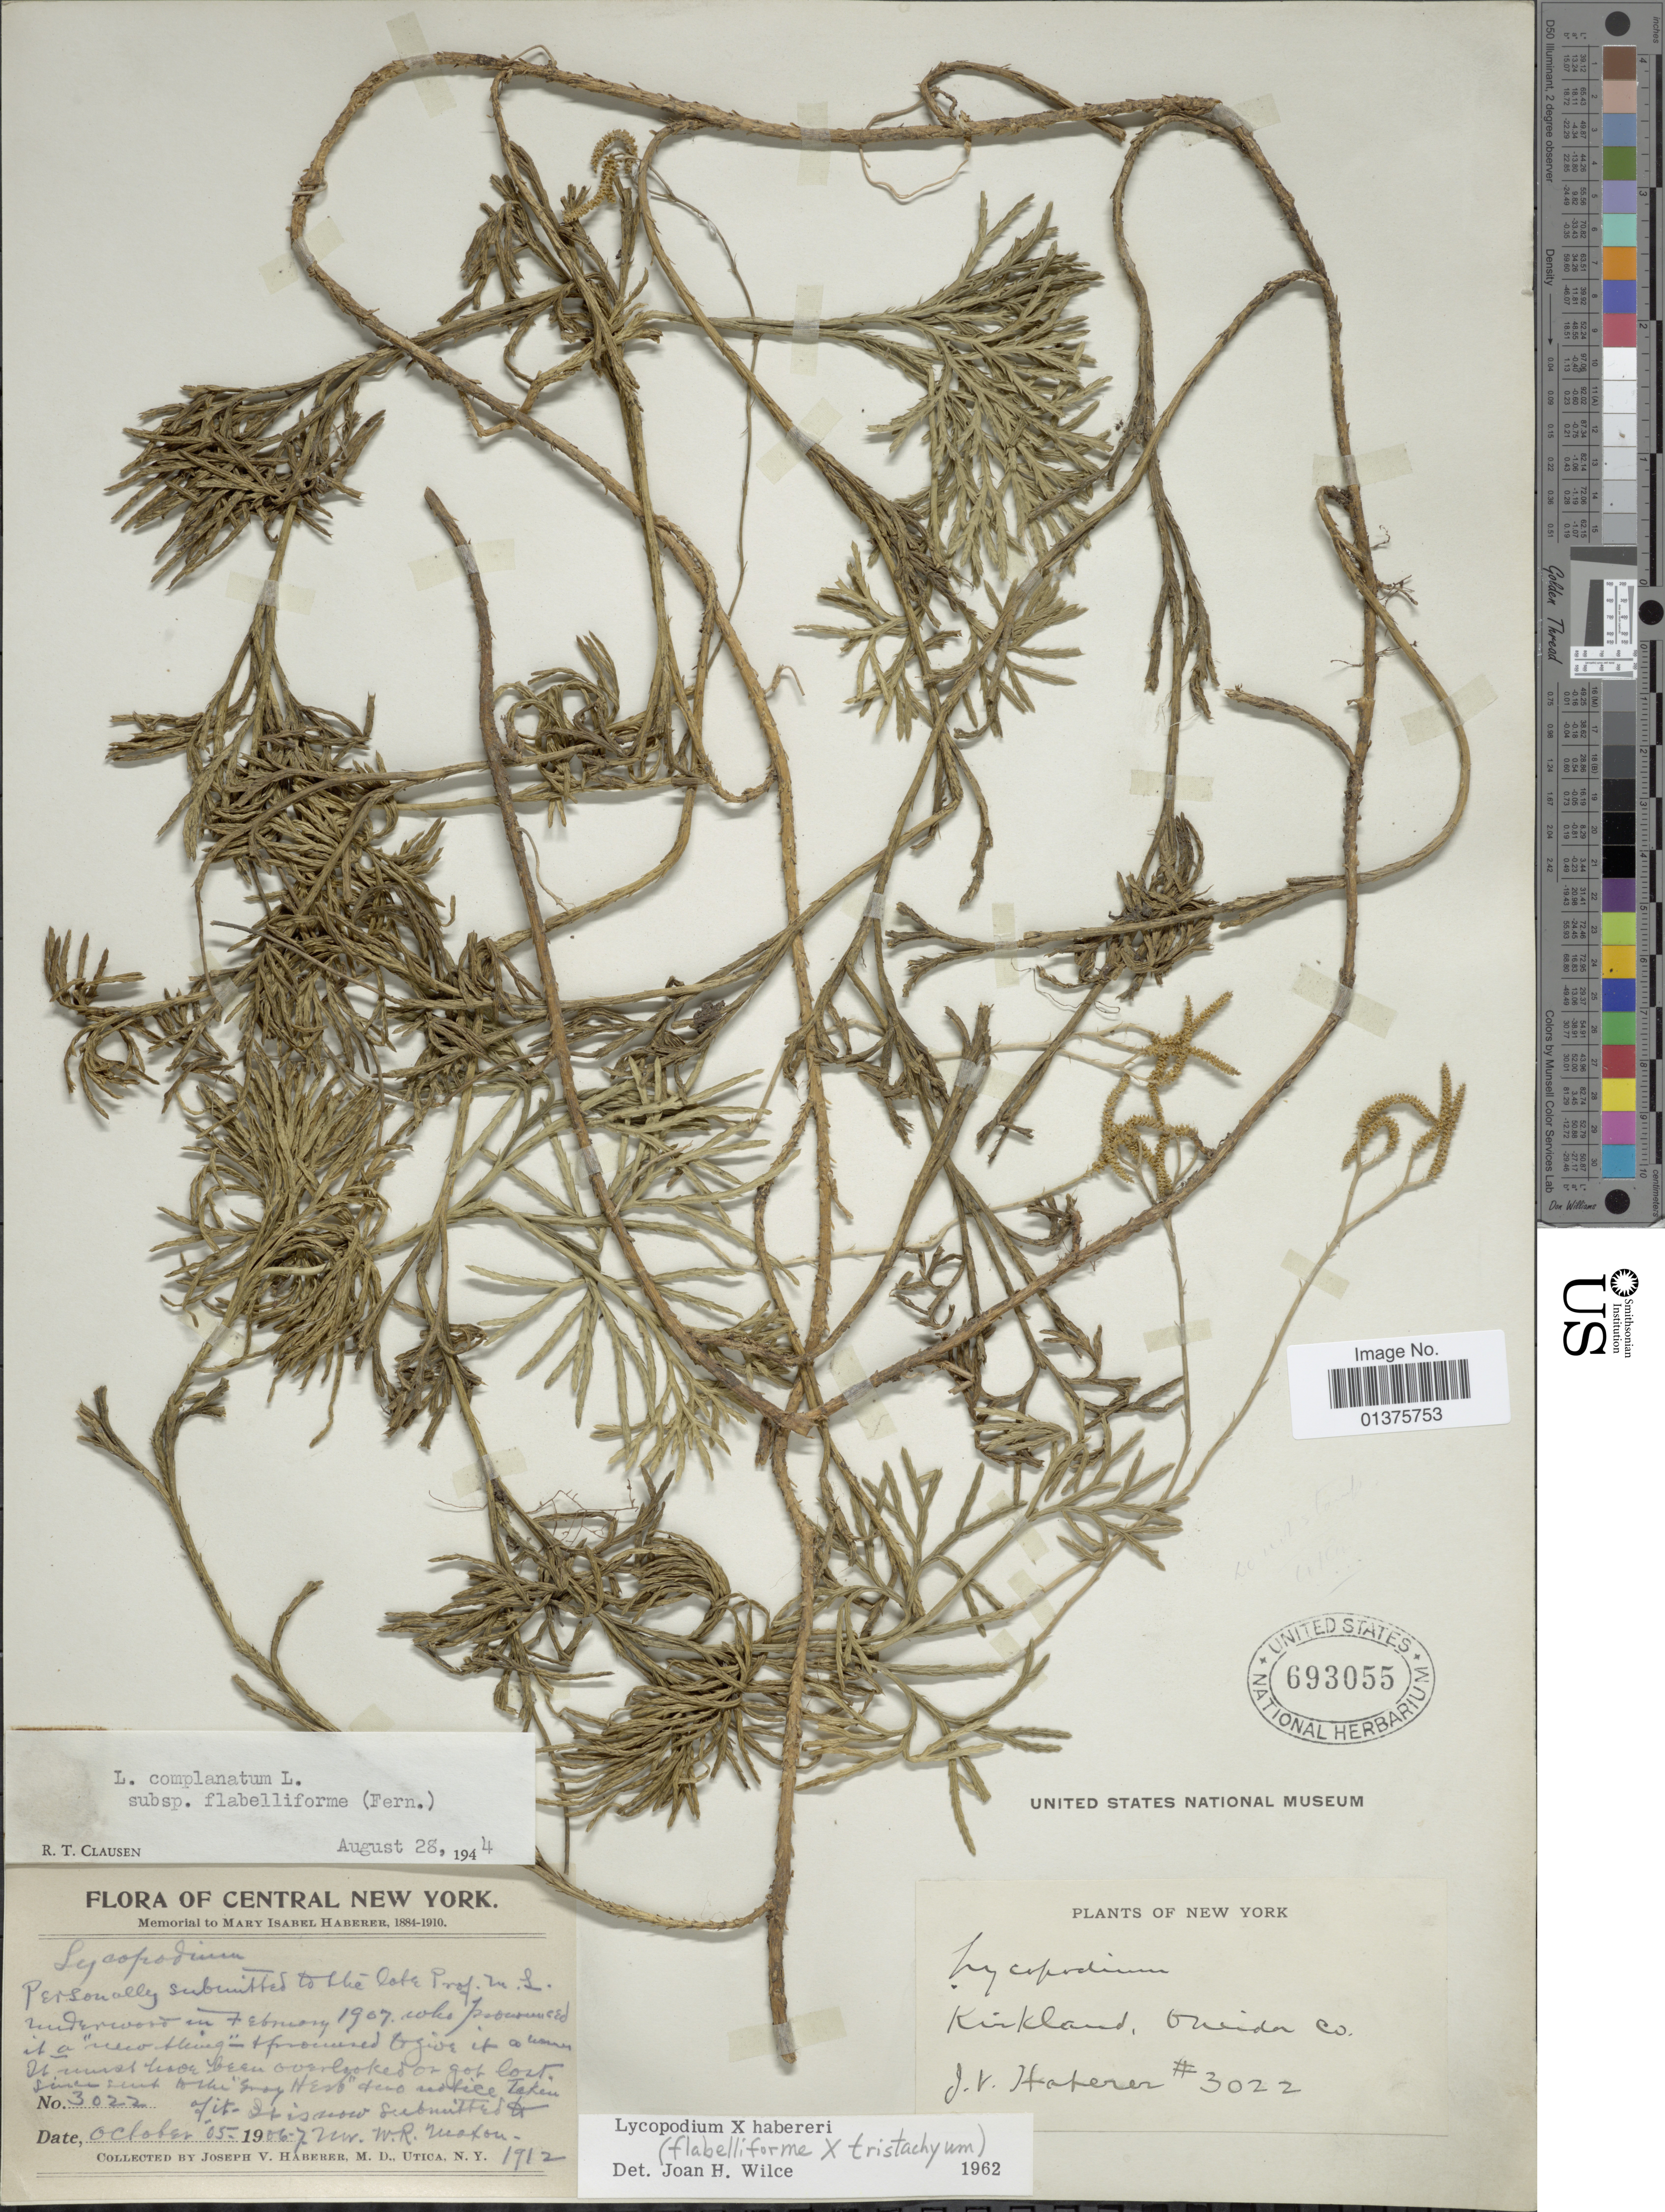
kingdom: Plantae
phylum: Tracheophyta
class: Lycopodiopsida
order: Lycopodiales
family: Lycopodiaceae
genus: Diphasiastrum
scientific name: Diphasiastrum x habereri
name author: (House) Holub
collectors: J. V. Haberer & M. Utica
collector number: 3022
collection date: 1906-10-05/1907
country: United States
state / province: New York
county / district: Oneida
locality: Kirkland, Oneida Co.Central New York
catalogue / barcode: US 639055